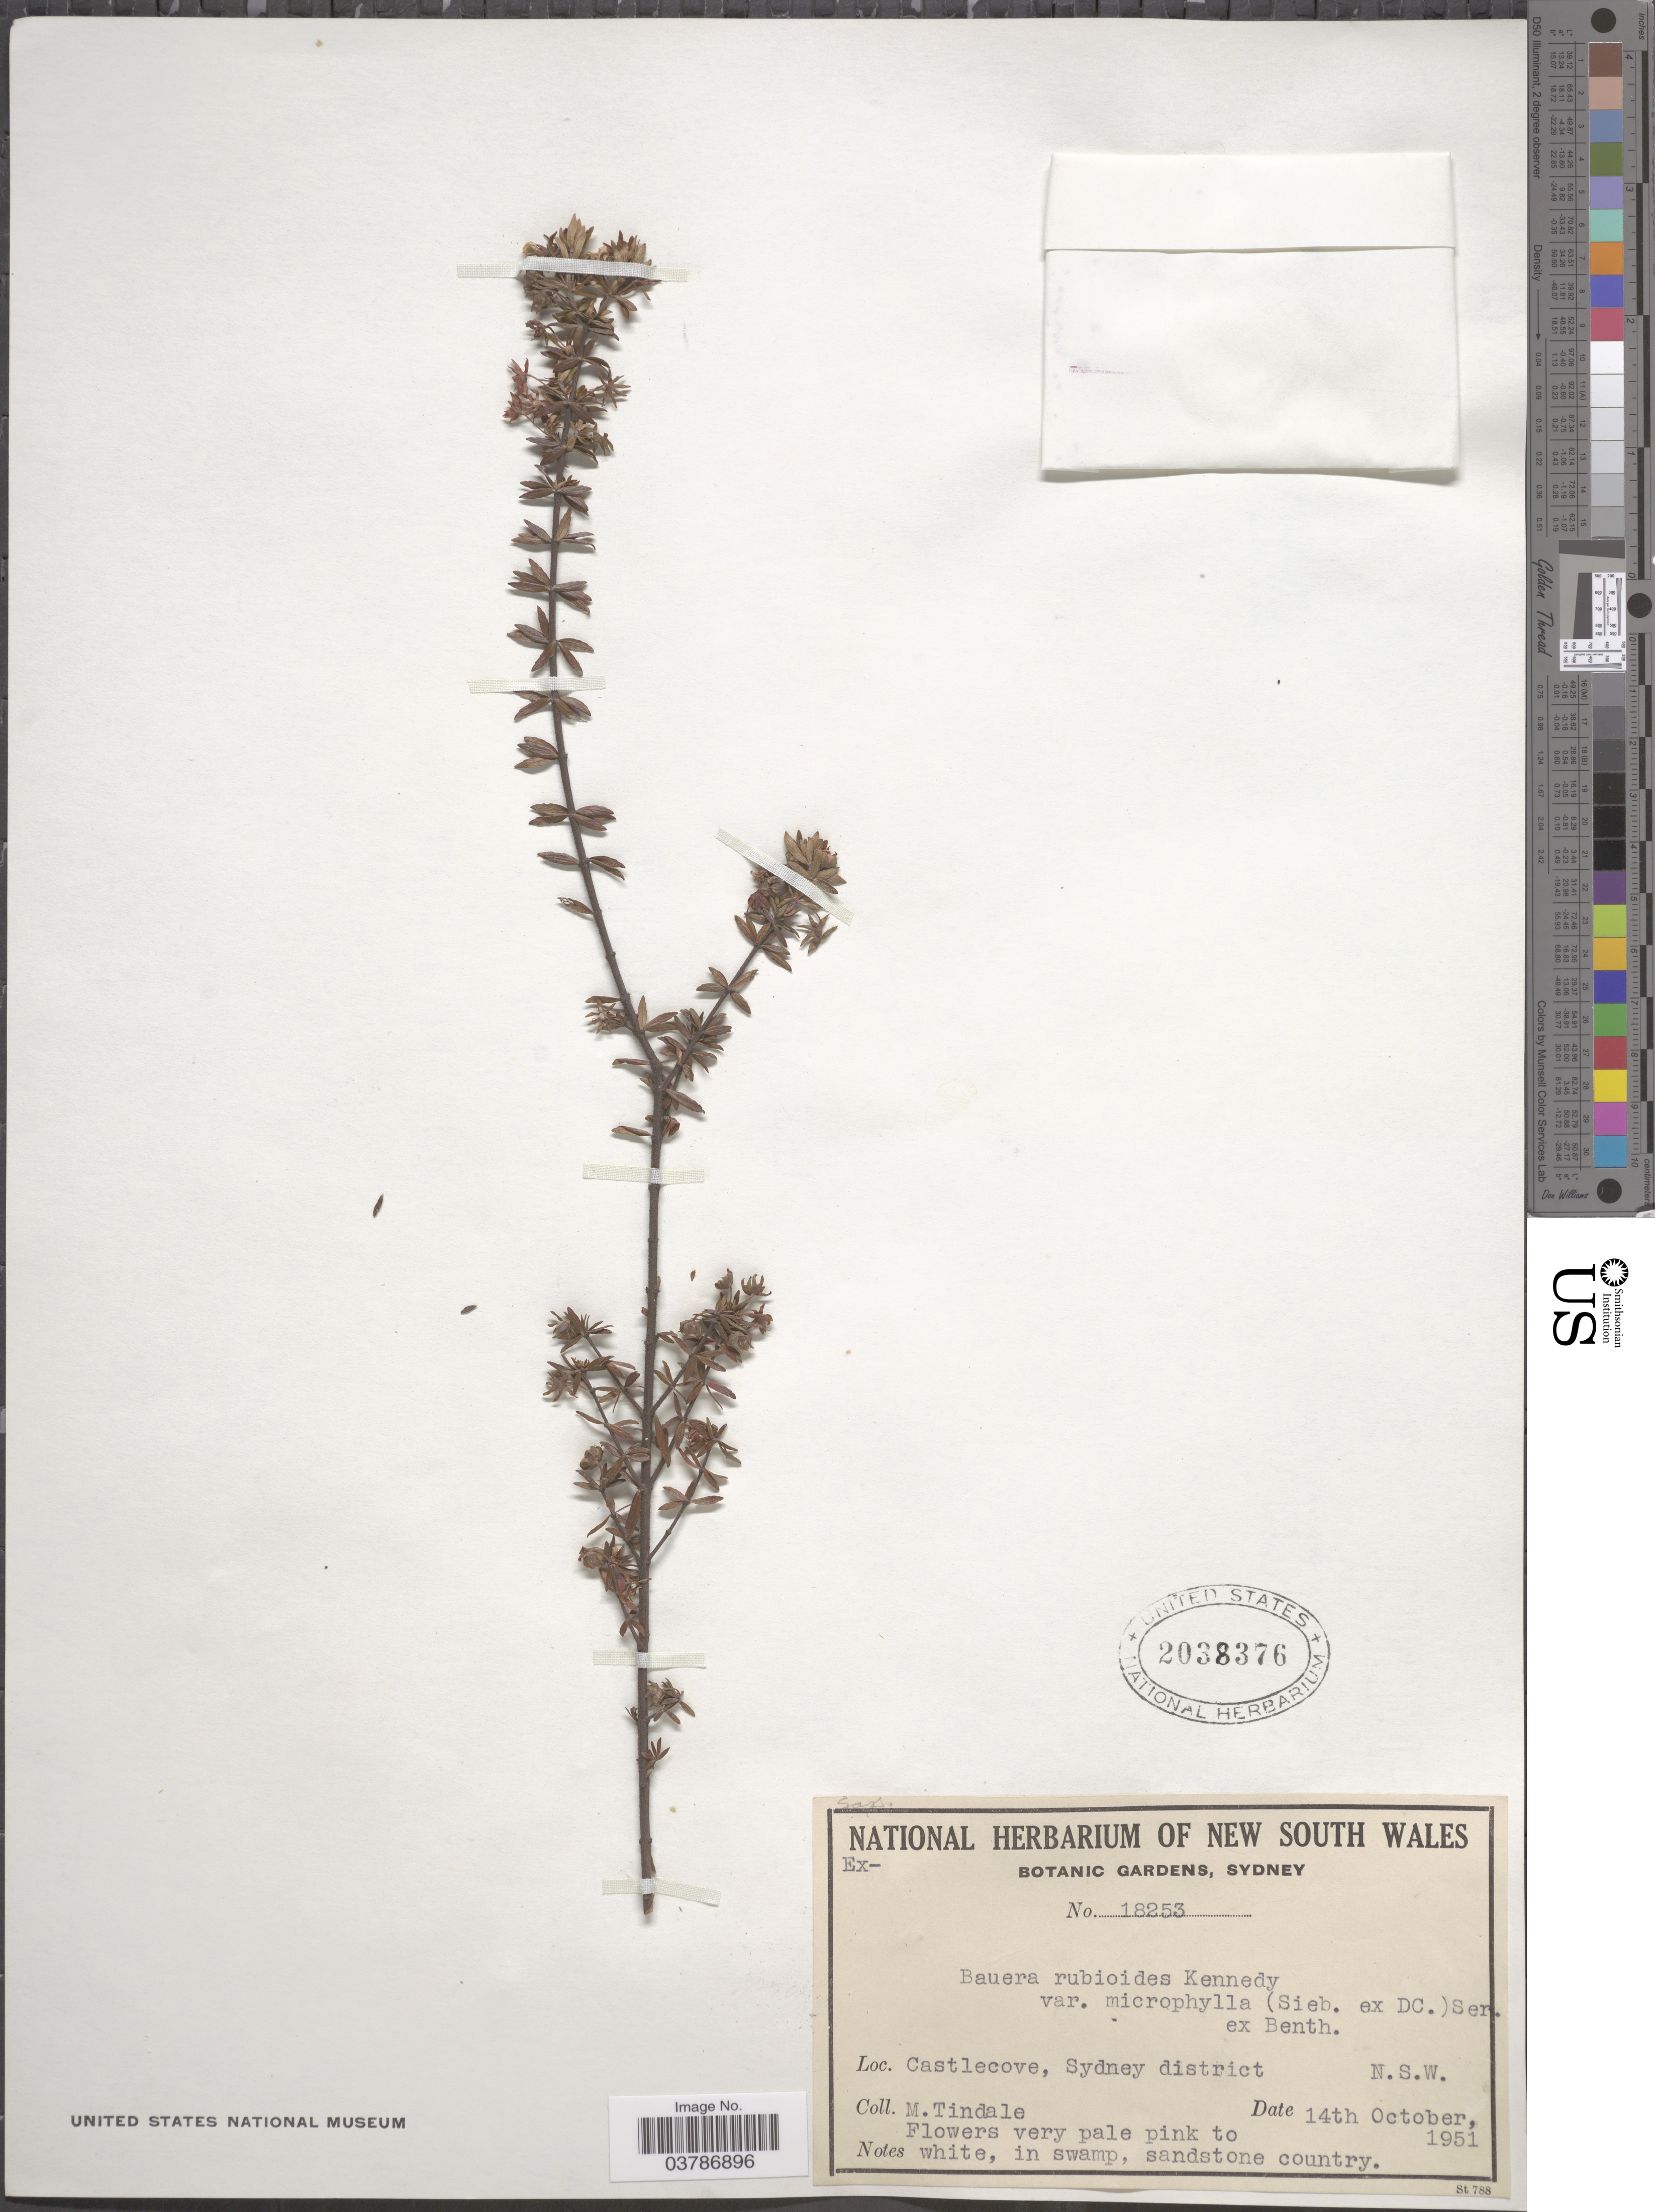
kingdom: Plantae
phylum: Tracheophyta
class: Magnoliopsida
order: Oxalidales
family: Cunoniaceae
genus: Bauera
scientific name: Bauera rubioides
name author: Andrews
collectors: M. D. Tindale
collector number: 18253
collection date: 1951-10-14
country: Australia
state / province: New South Wales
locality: Castlecove, Sydney district.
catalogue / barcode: US 2038376